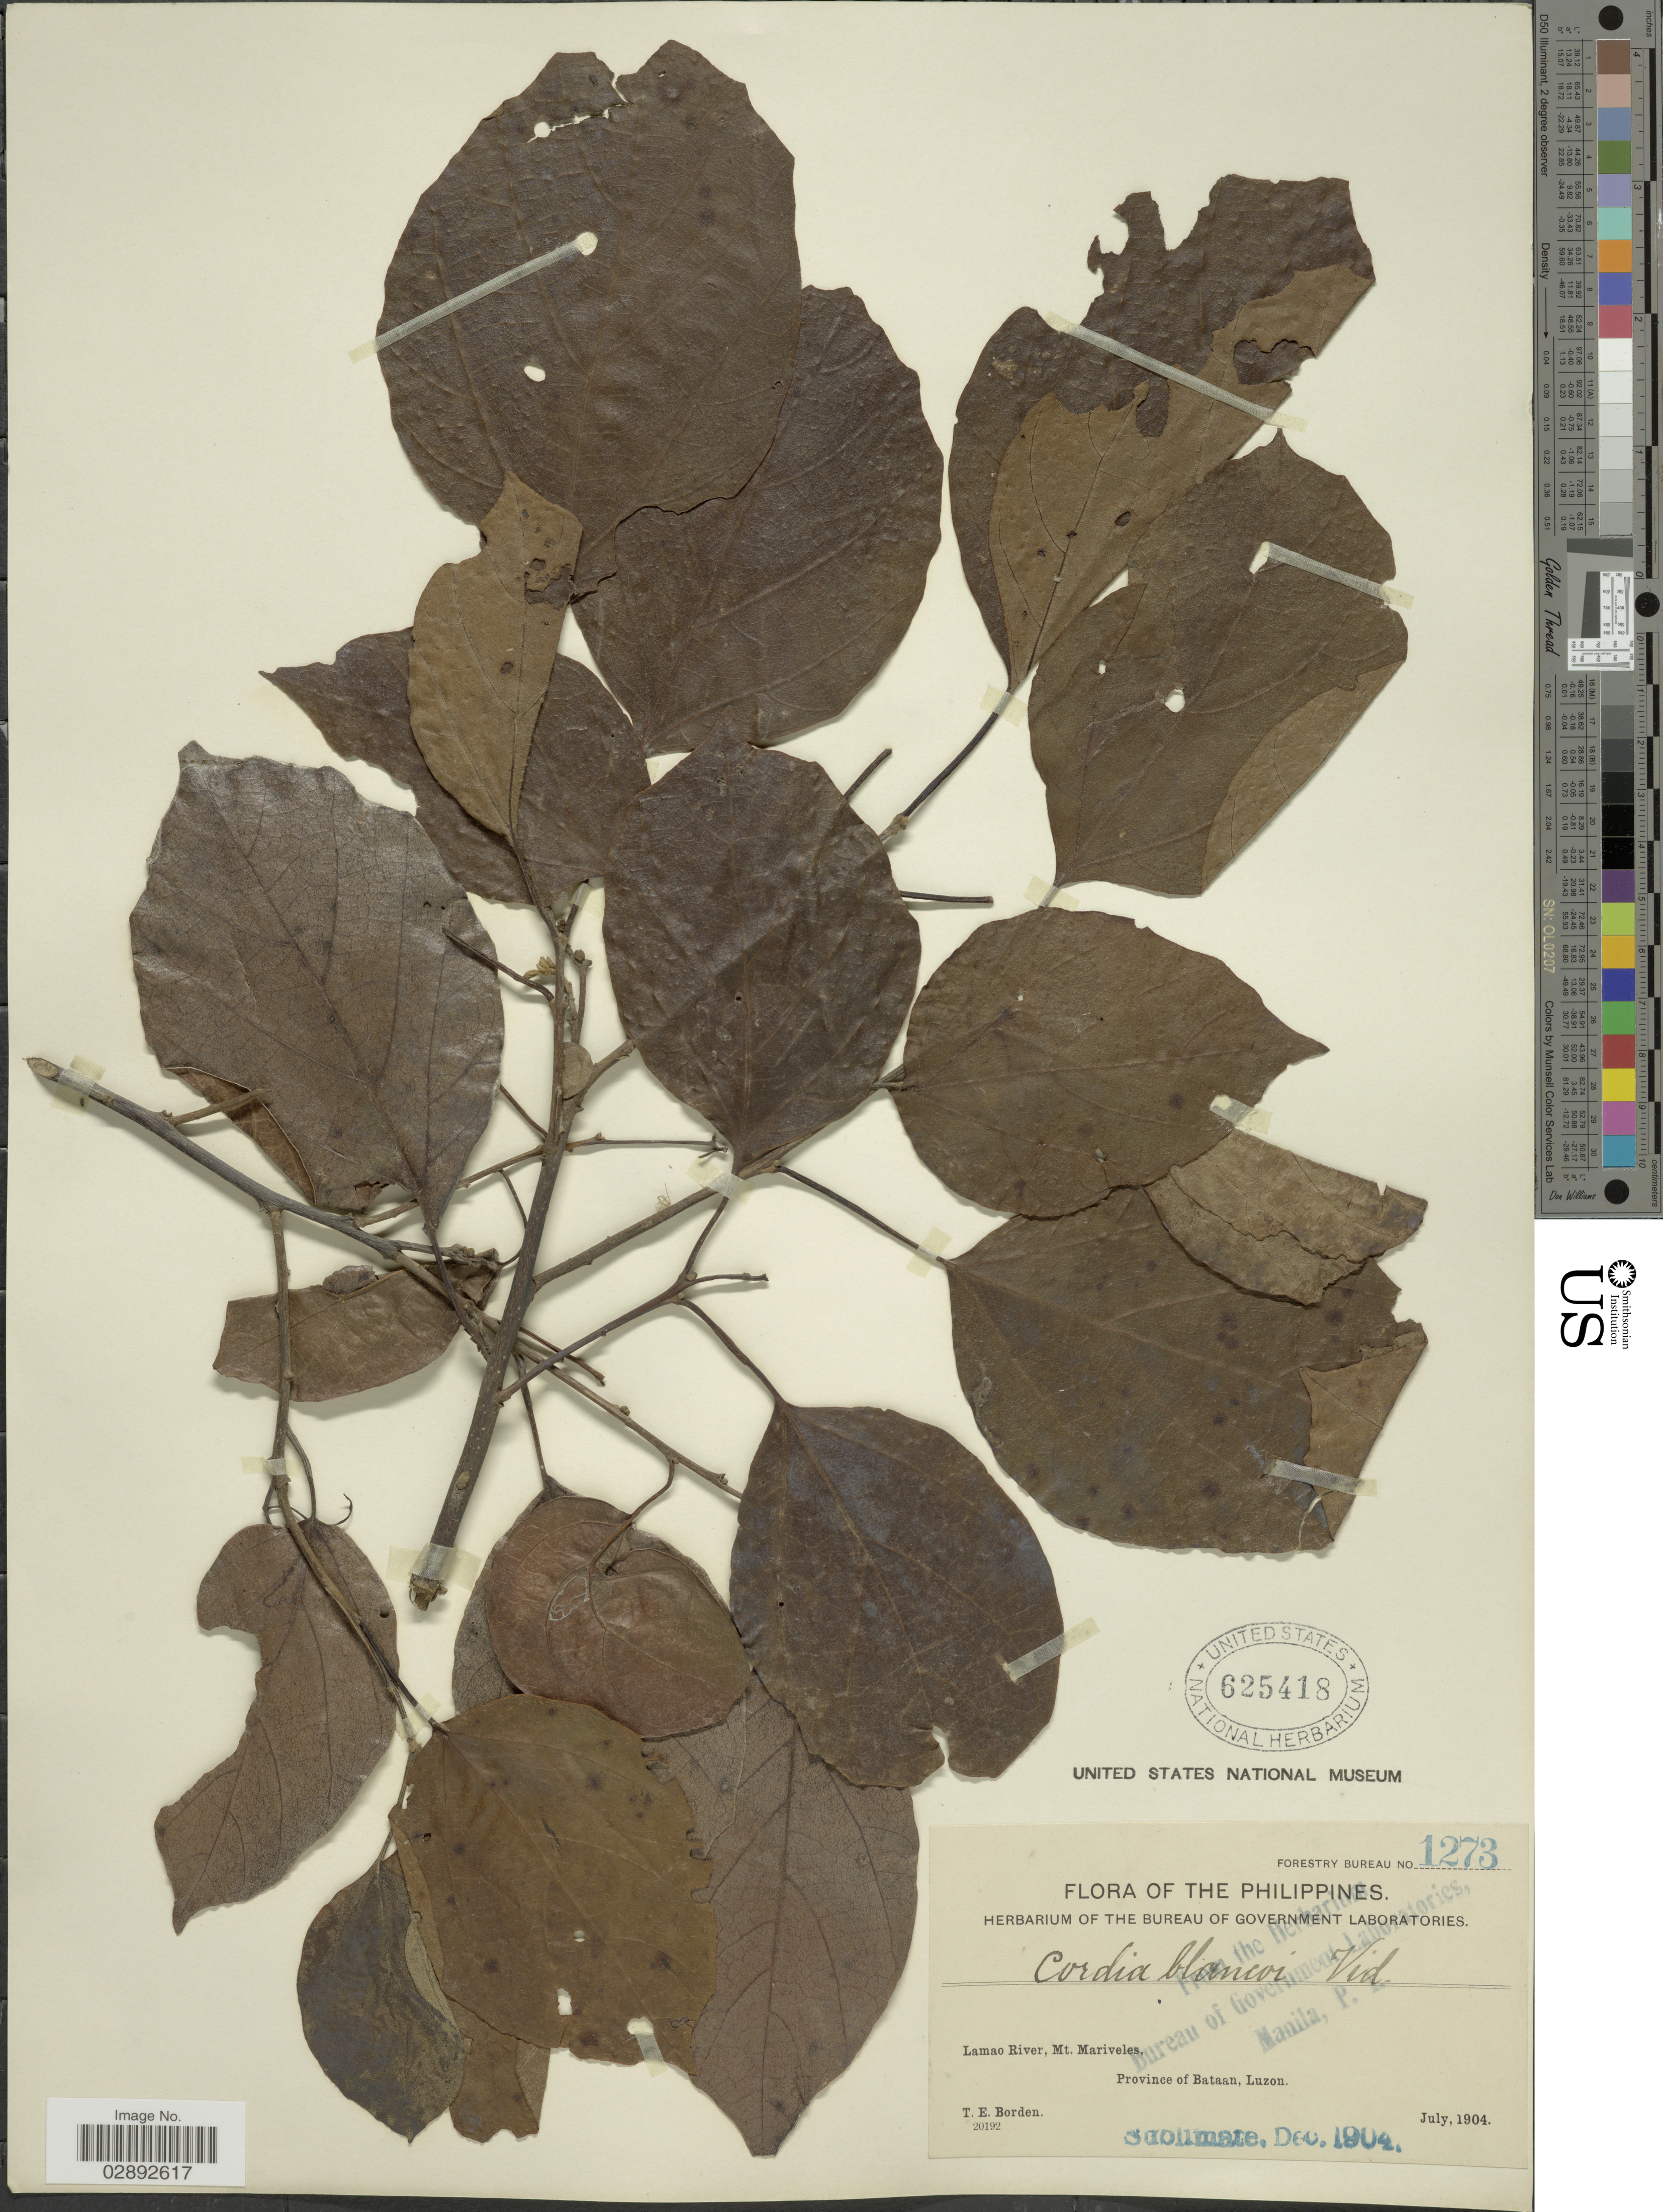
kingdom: Plantae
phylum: Tracheophyta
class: Magnoliopsida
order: Boraginales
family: Cordiaceae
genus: Cordia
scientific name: Cordia dichotoma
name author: G. Forst.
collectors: T. E. Borden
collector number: Forestry Bureau 1273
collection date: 1904-07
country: Philippines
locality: Lamao River, Mt. Mariveles, Province of Bataan, Luzon.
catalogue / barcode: US 625418